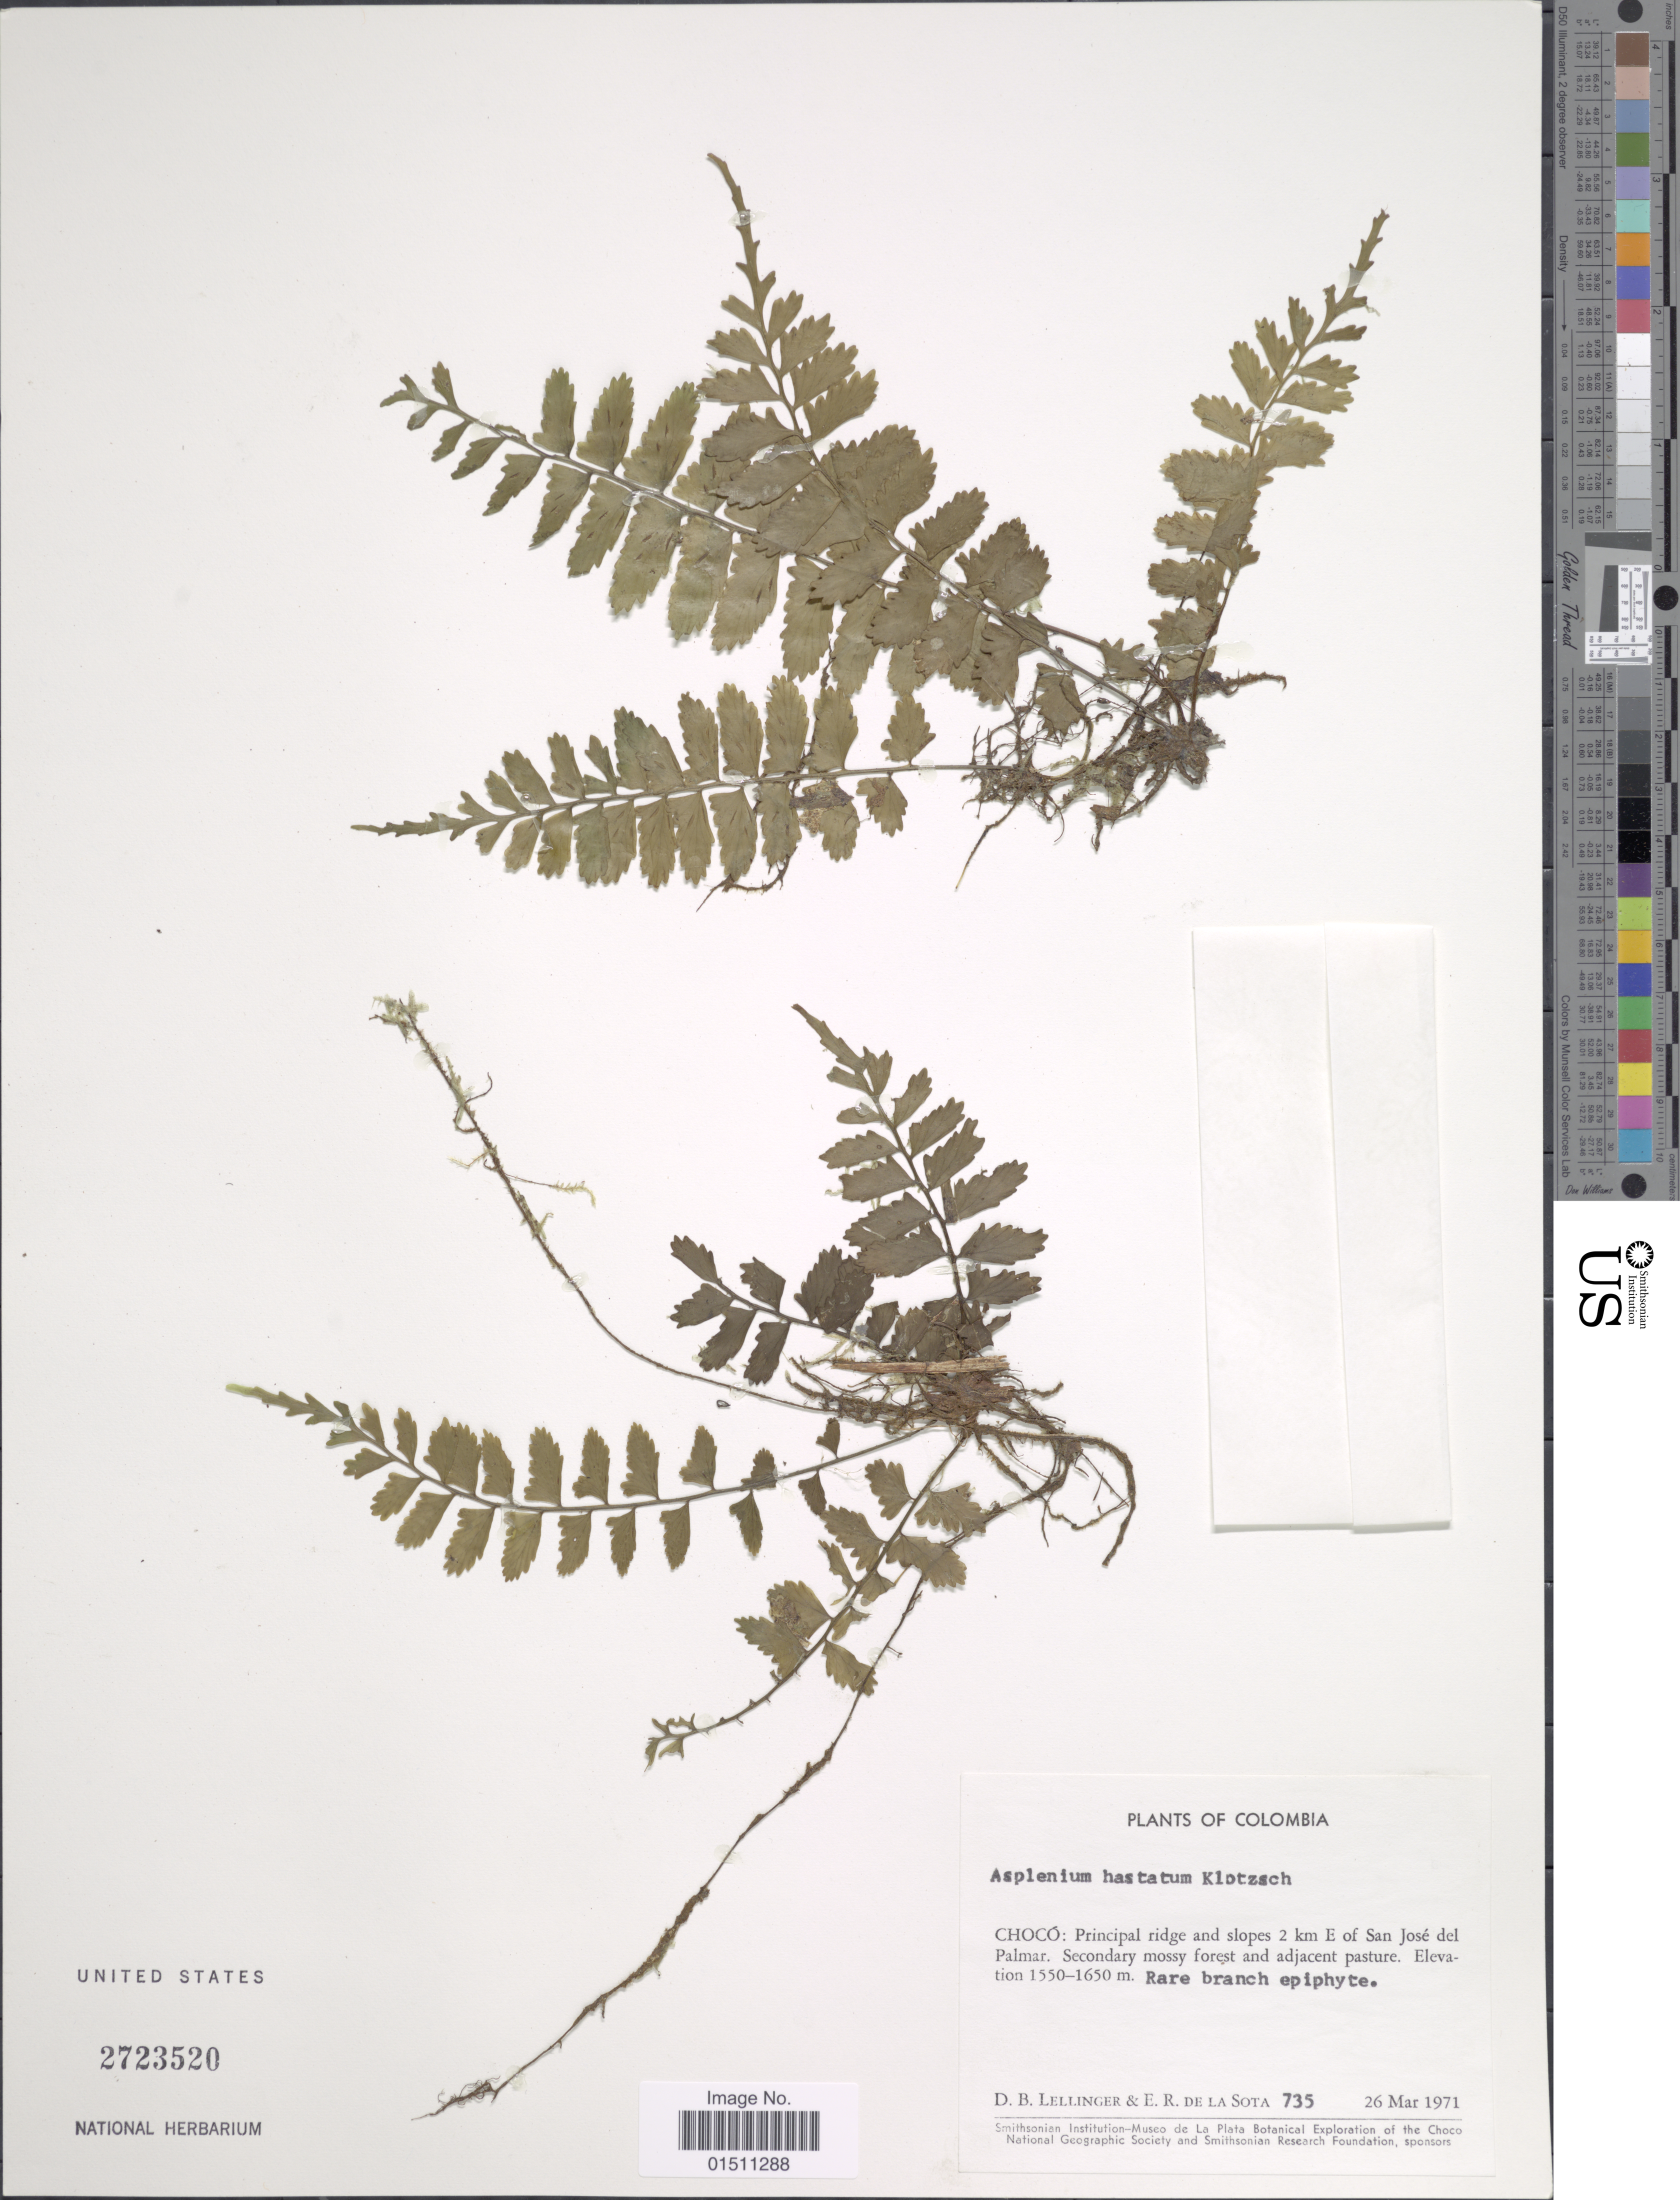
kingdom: Plantae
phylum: Tracheophyta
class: Polypodiopsida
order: Polypodiales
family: Aspleniaceae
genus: Asplenium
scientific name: Asplenium hastatum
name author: Klotzsch ex Kunze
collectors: D. B. Lellinger & E. R. de la Sota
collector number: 735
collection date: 1971-03-26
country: Colombia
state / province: Chocó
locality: Colombia, Principal ridge and slopes 2 km E of San José del Palmar.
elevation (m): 1550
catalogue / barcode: US 2723520